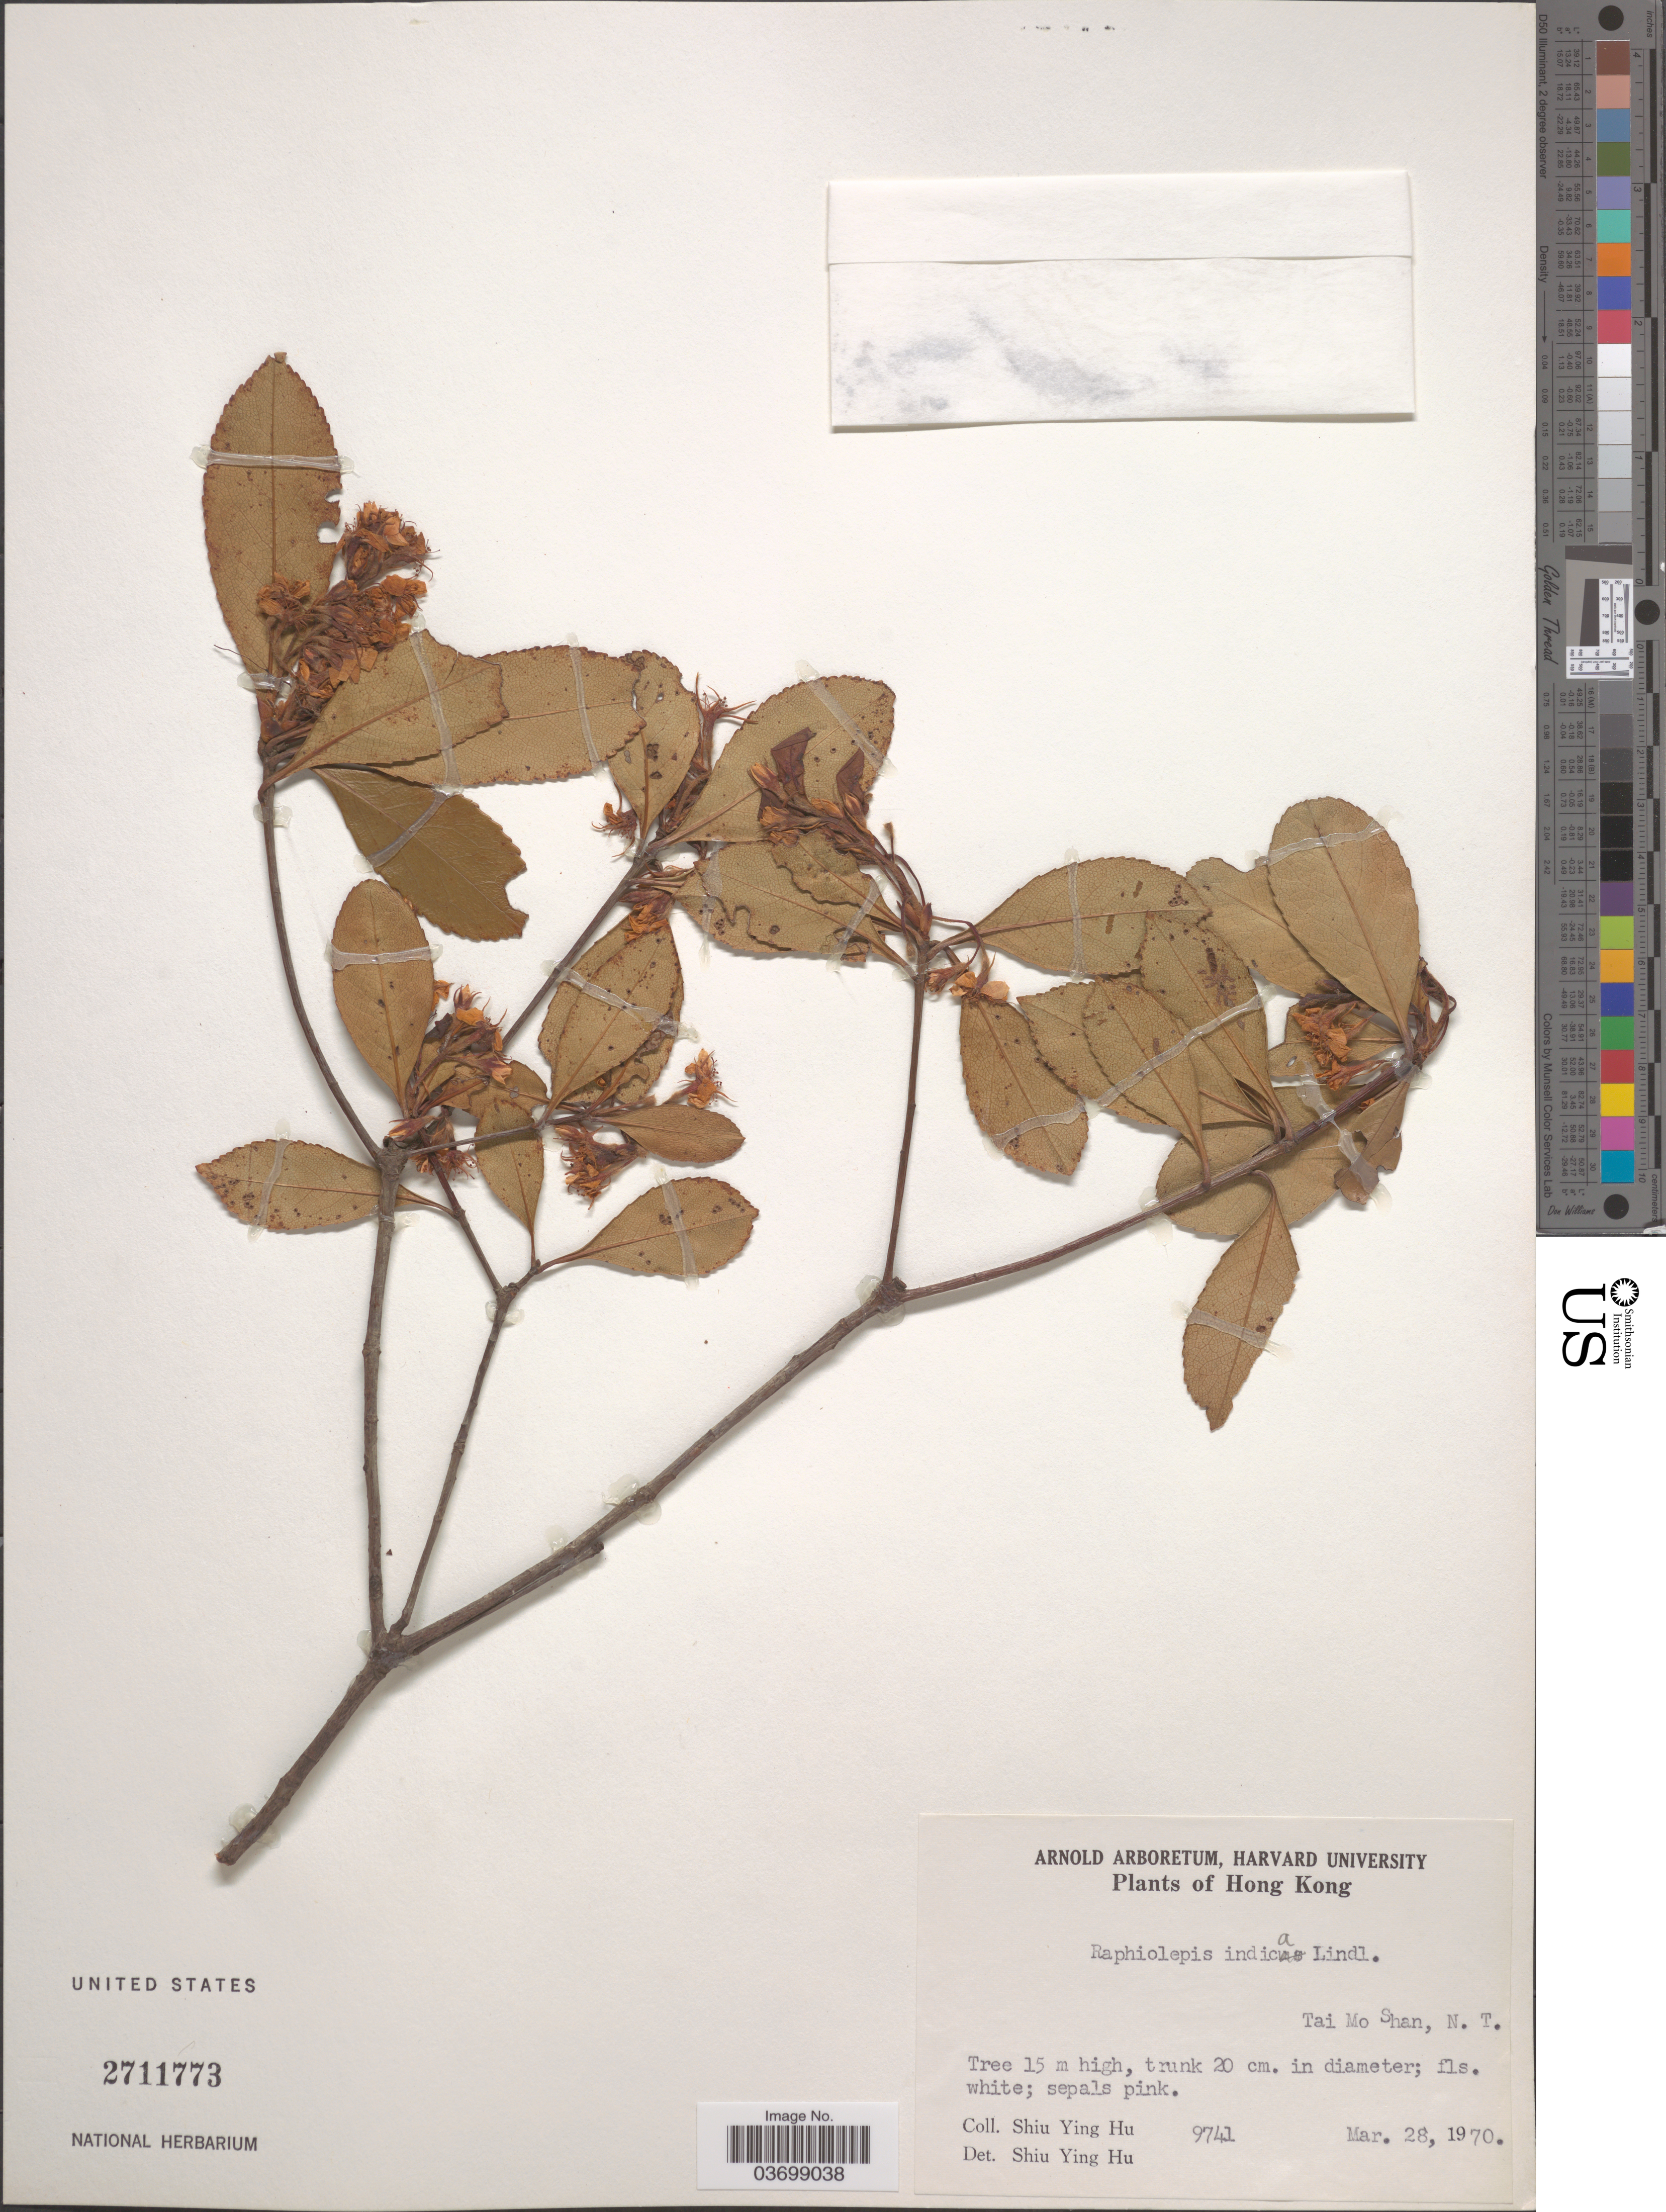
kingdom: Plantae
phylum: Tracheophyta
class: Magnoliopsida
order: Rosales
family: Rosaceae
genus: Rhaphiolepis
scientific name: Rhaphiolepis indica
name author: (L.) Lindl.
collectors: S. Y. Hu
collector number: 9741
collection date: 1970-03-28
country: China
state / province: Hong Kong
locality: Tai Mo Shan, N. T.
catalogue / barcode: US 2711773